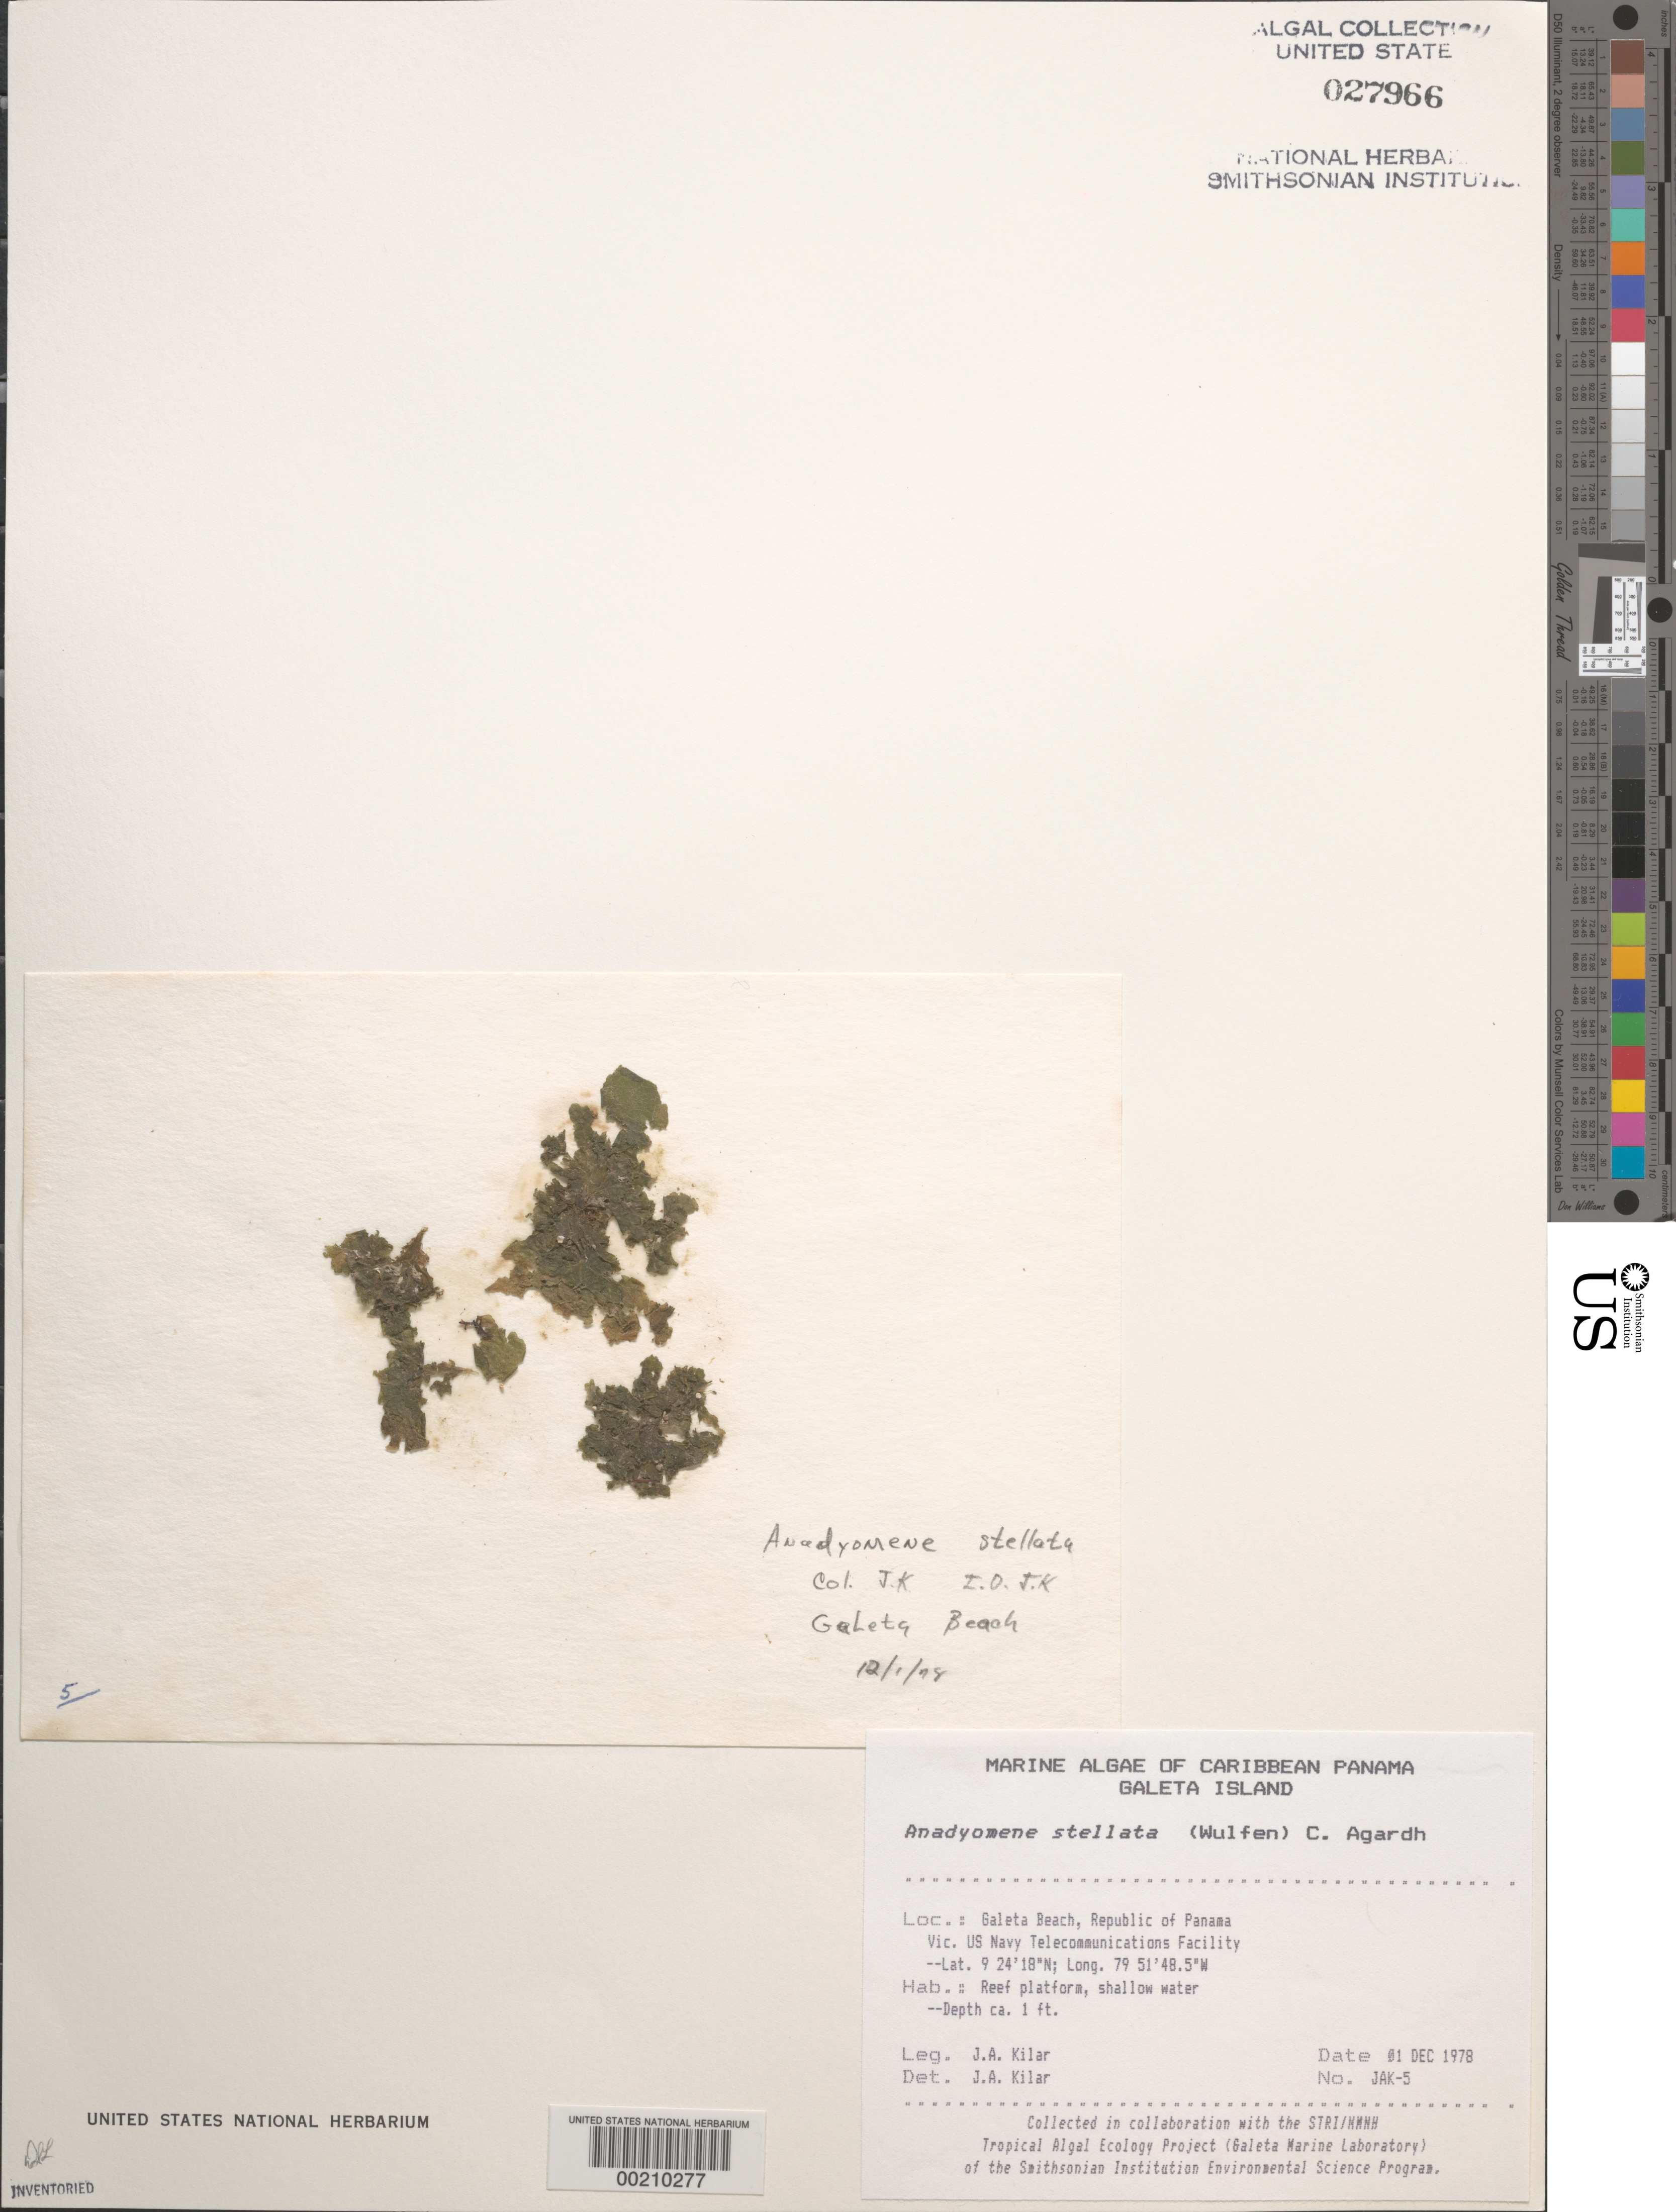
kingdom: Plantae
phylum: Chlorophyta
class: Ulvophyceae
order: Cladophorales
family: Anadyomenaceae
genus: Anadyomene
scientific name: Anadyomene stellata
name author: (Wulfen) C. Agardh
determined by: Kilar, J. A.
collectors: J. A. Kilar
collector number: JAK-5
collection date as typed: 01 Dec 1978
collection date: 1978-12-01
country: Panama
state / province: Colón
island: Galeta Island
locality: Galeta Beach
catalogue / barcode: US 27966